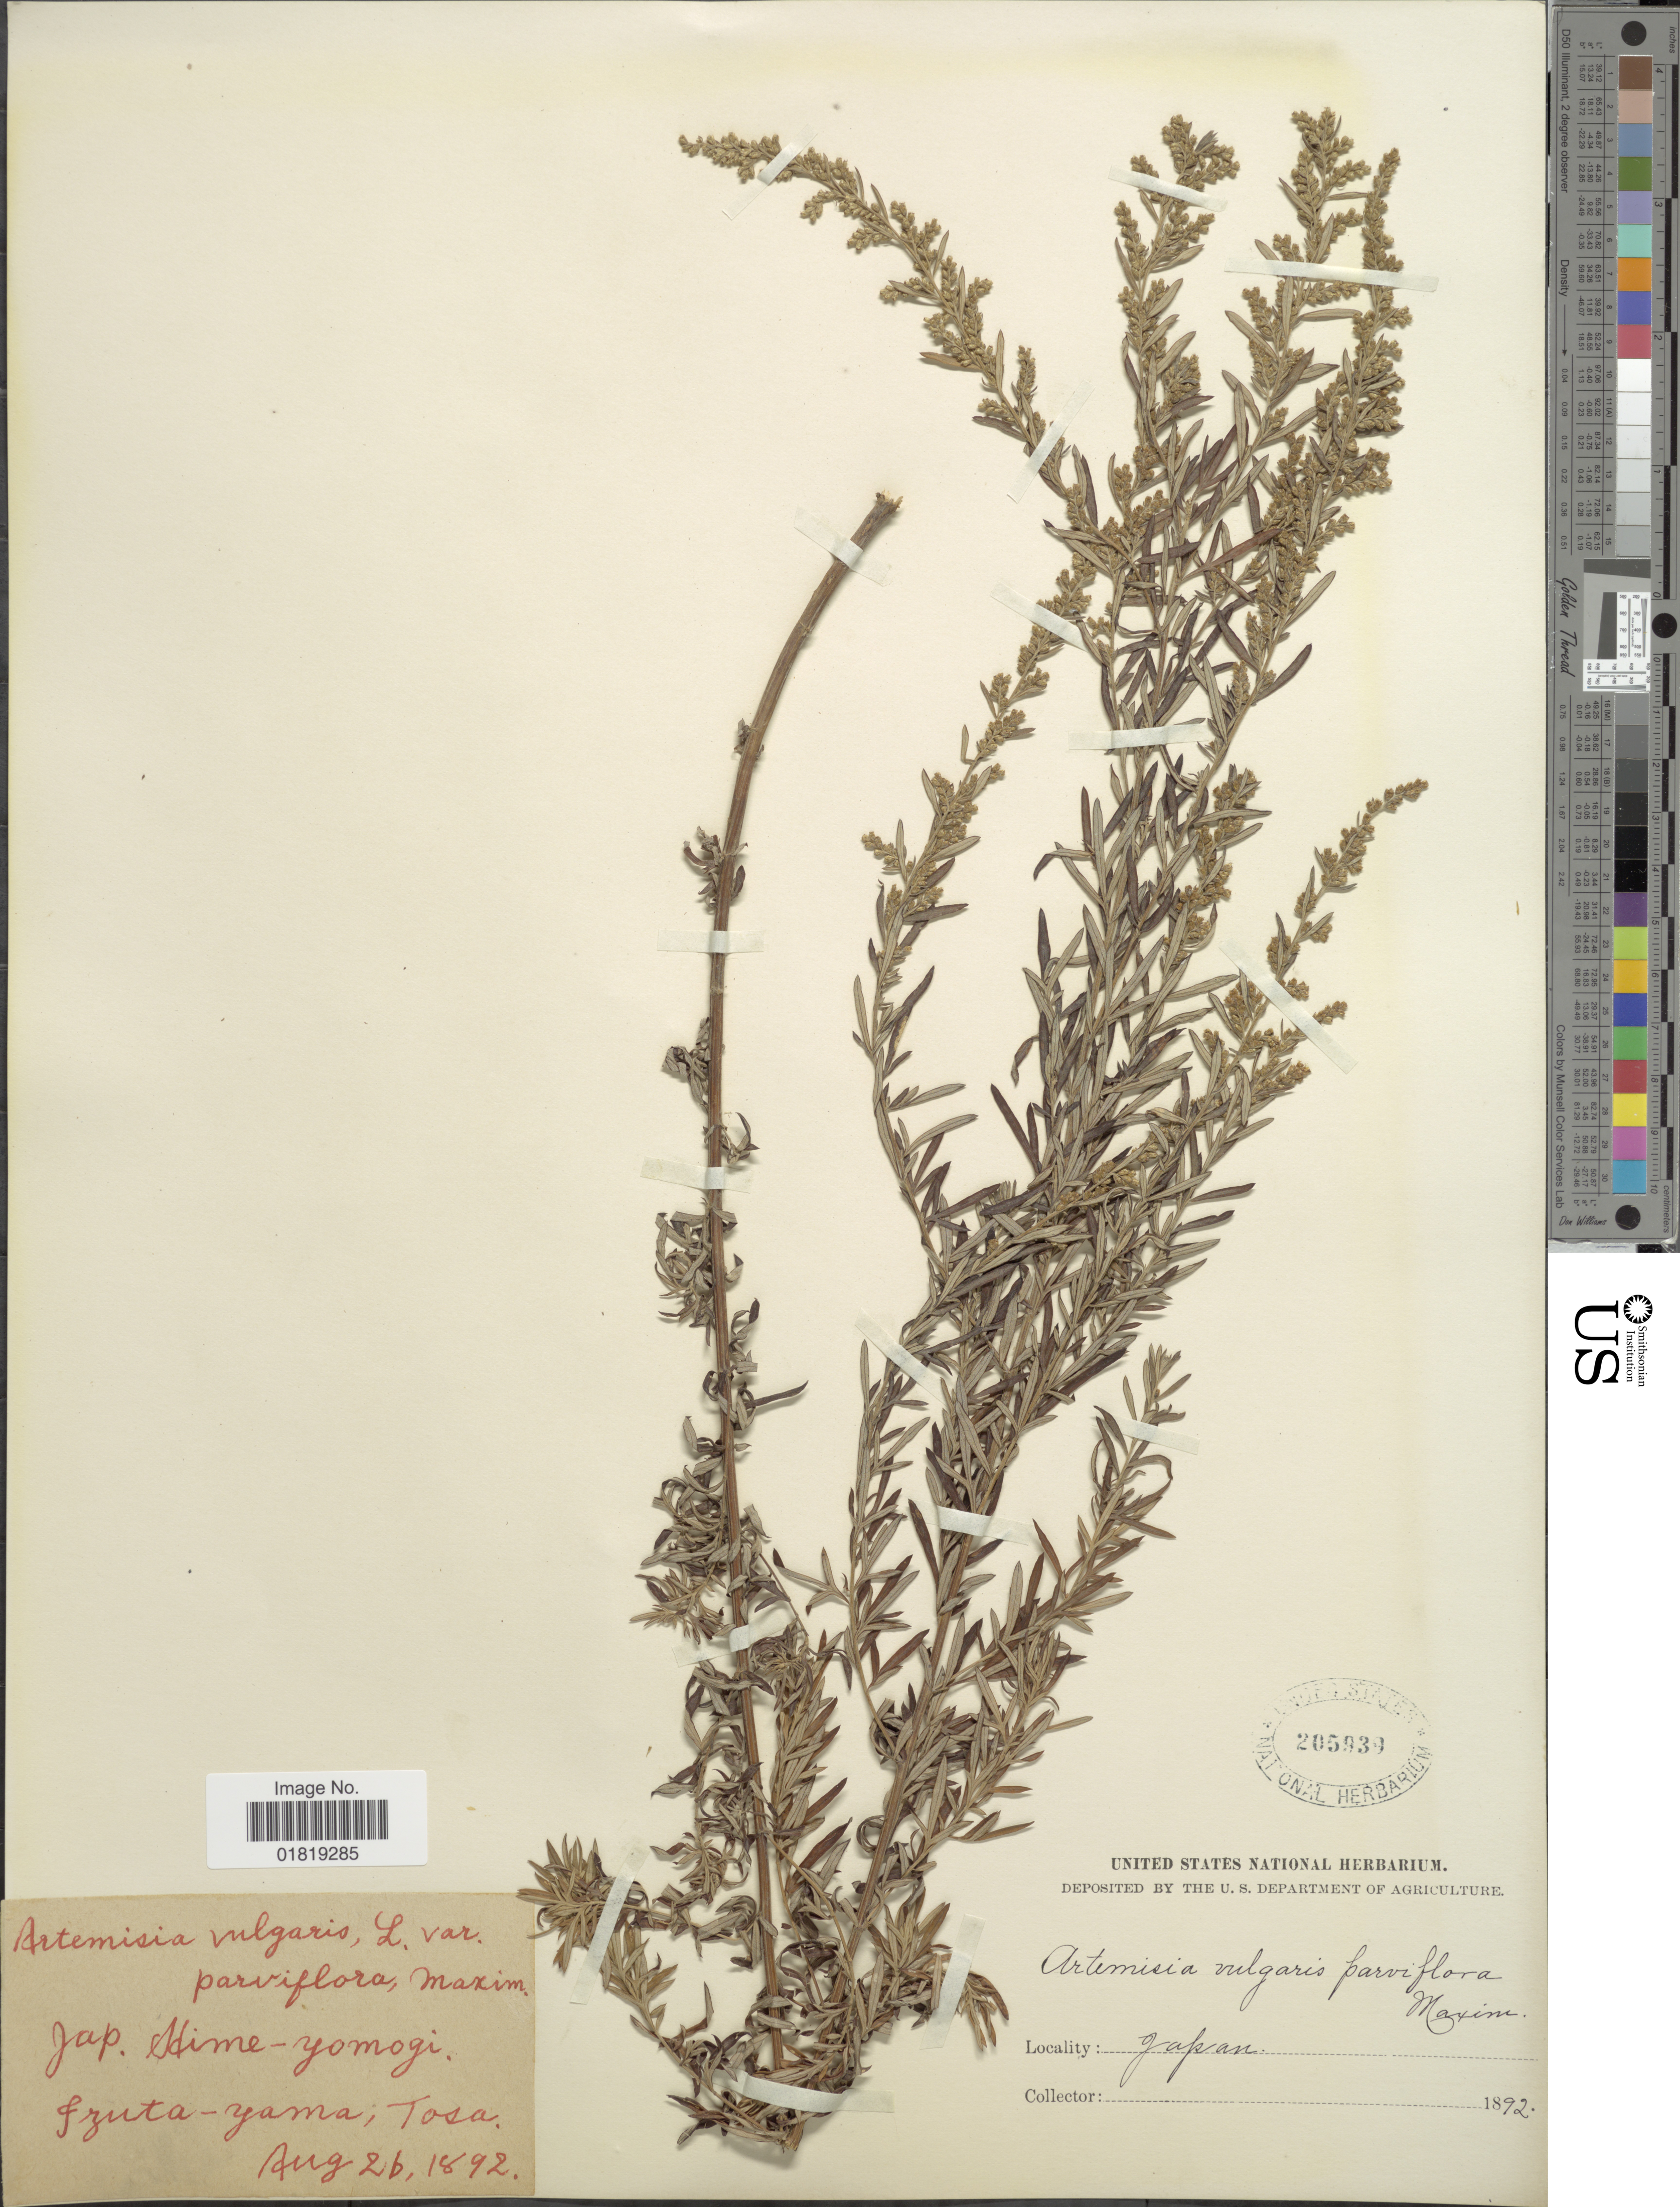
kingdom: Plantae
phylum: Tracheophyta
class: Magnoliopsida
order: Asterales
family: Asteraceae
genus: Artemisia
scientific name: Artemisia vulgaris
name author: L.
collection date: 1892-08-26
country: Japan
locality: Izuta-yama, Tosa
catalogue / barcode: US 205939